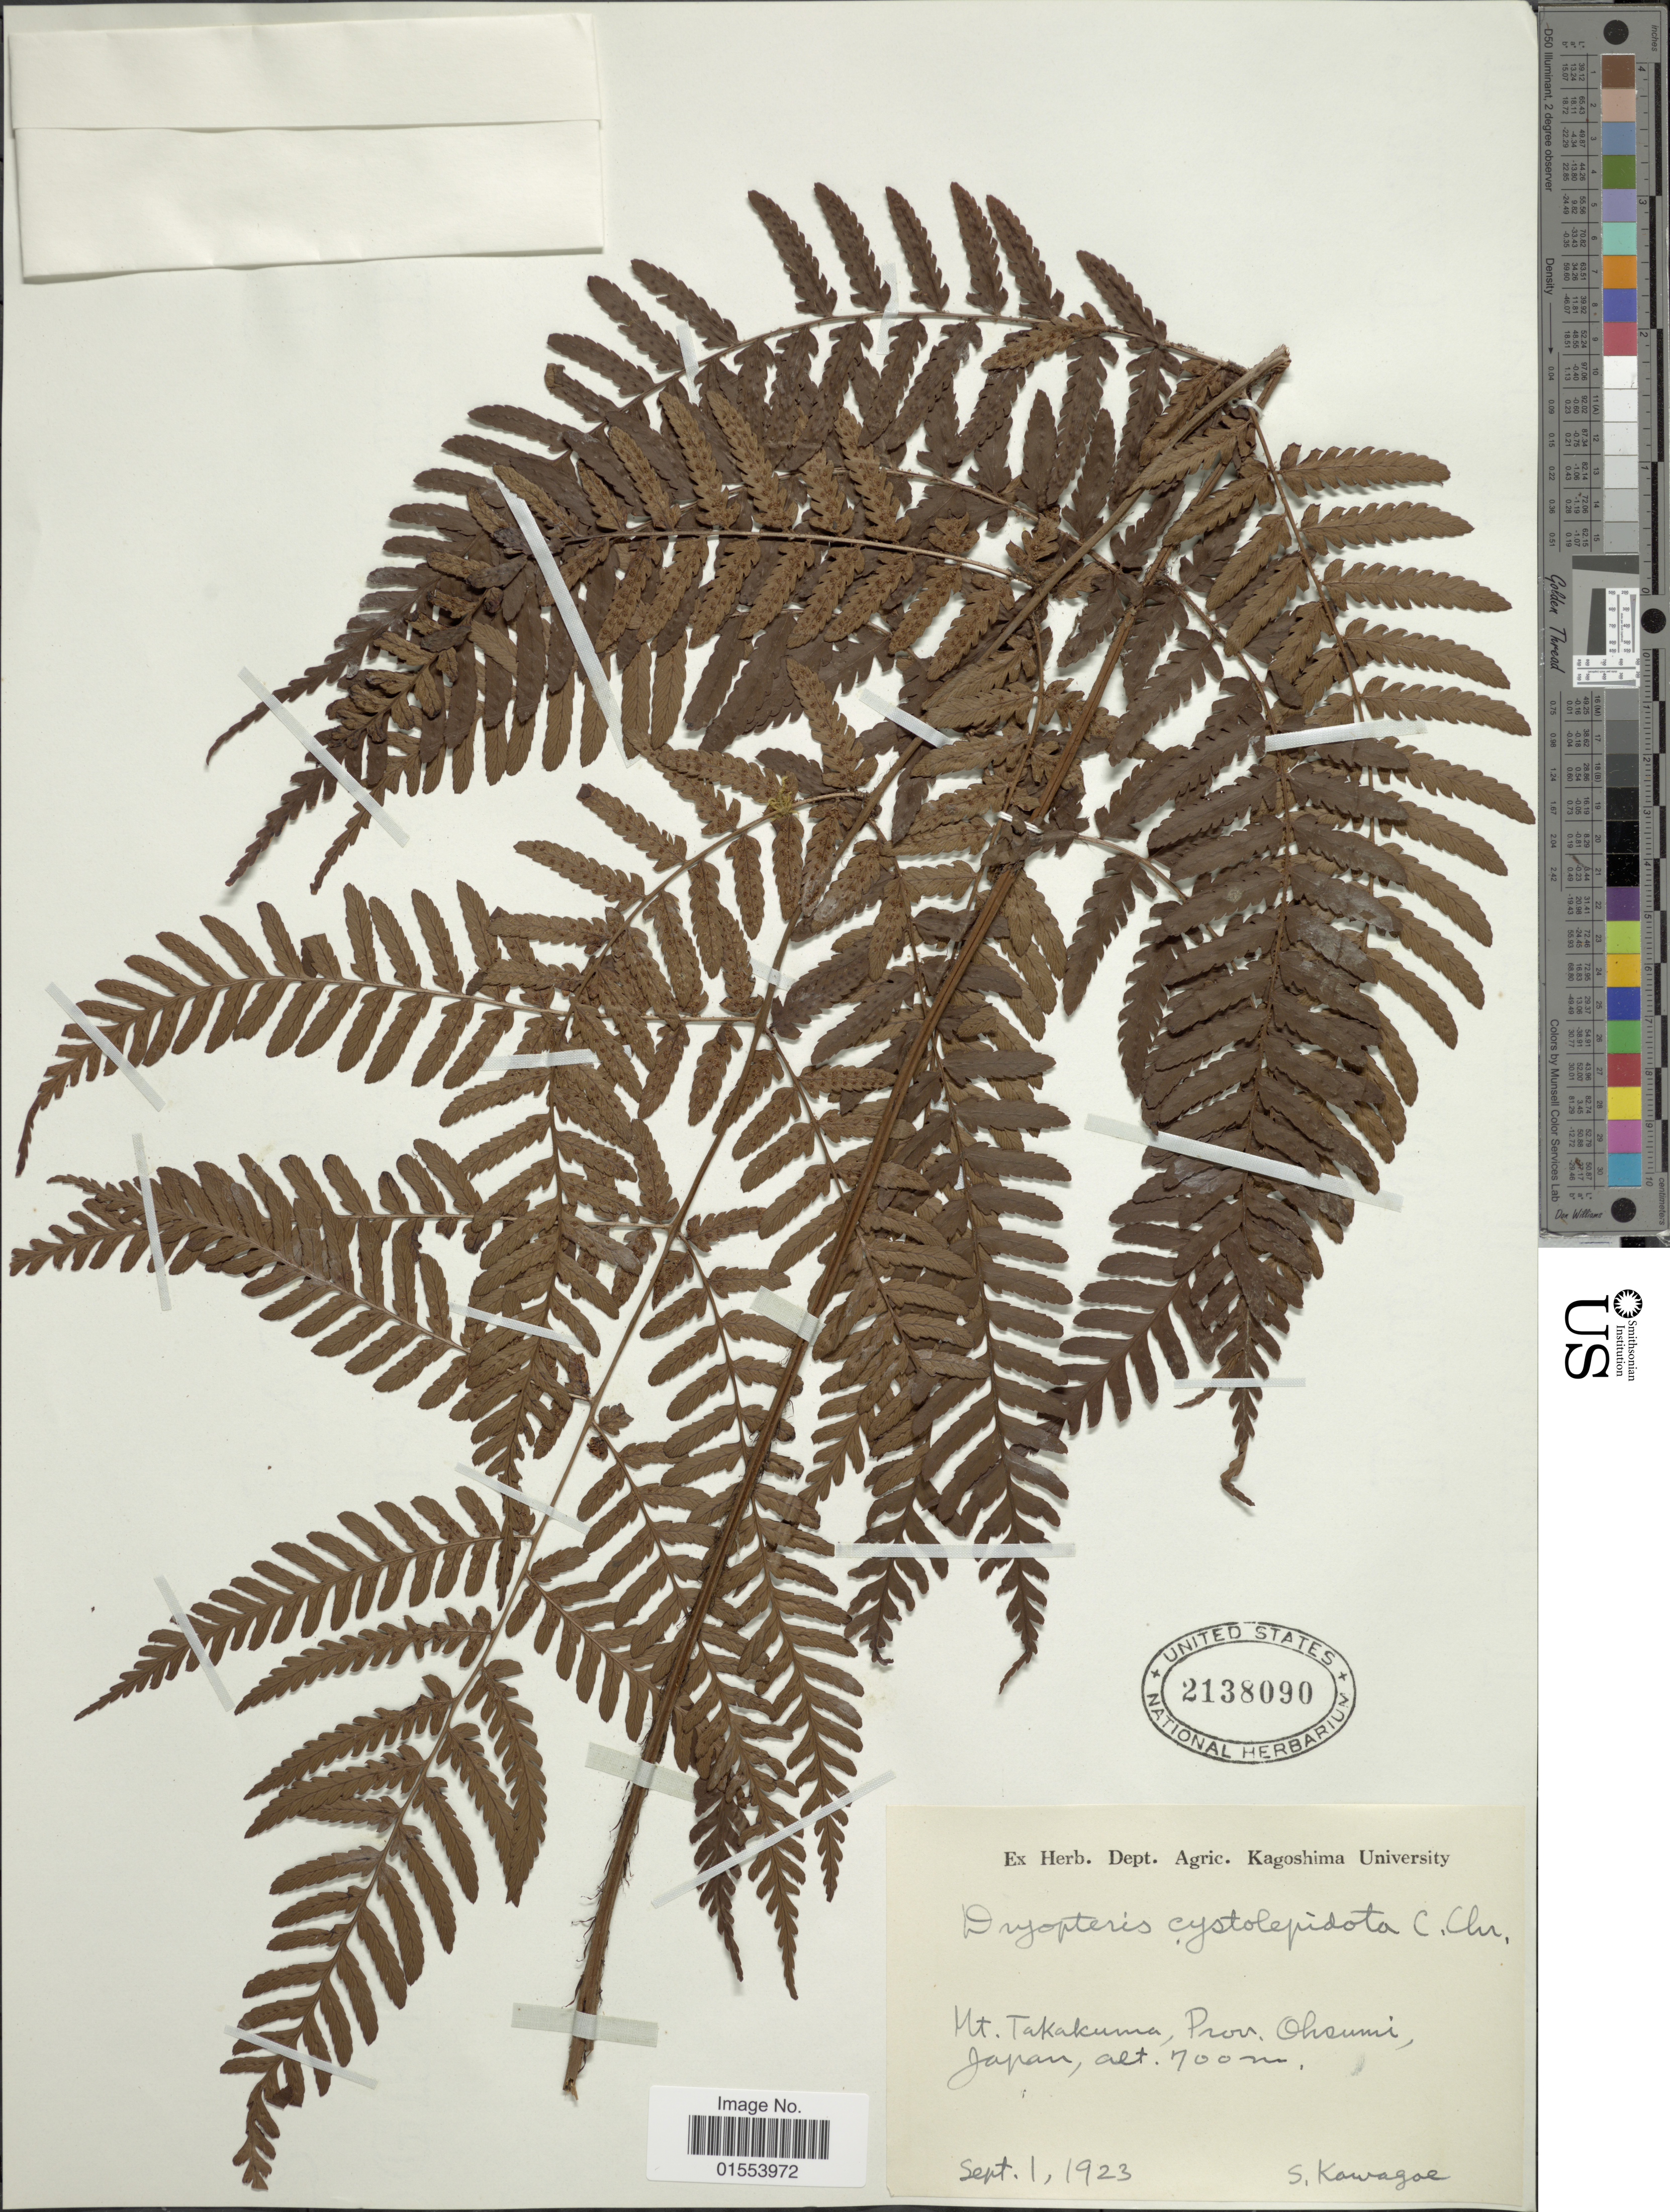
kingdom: Plantae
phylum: Tracheophyta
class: Polypodiopsida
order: Polypodiales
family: Dryopteridaceae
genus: Dryopteris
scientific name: Dryopteris cystolepidota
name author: (Miq.) C. Chr.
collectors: S. Kawagoe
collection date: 1923-09-01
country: Japan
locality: Mt. Takakuma, Prov. Ohsumi, Japan.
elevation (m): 700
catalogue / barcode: US 2138090